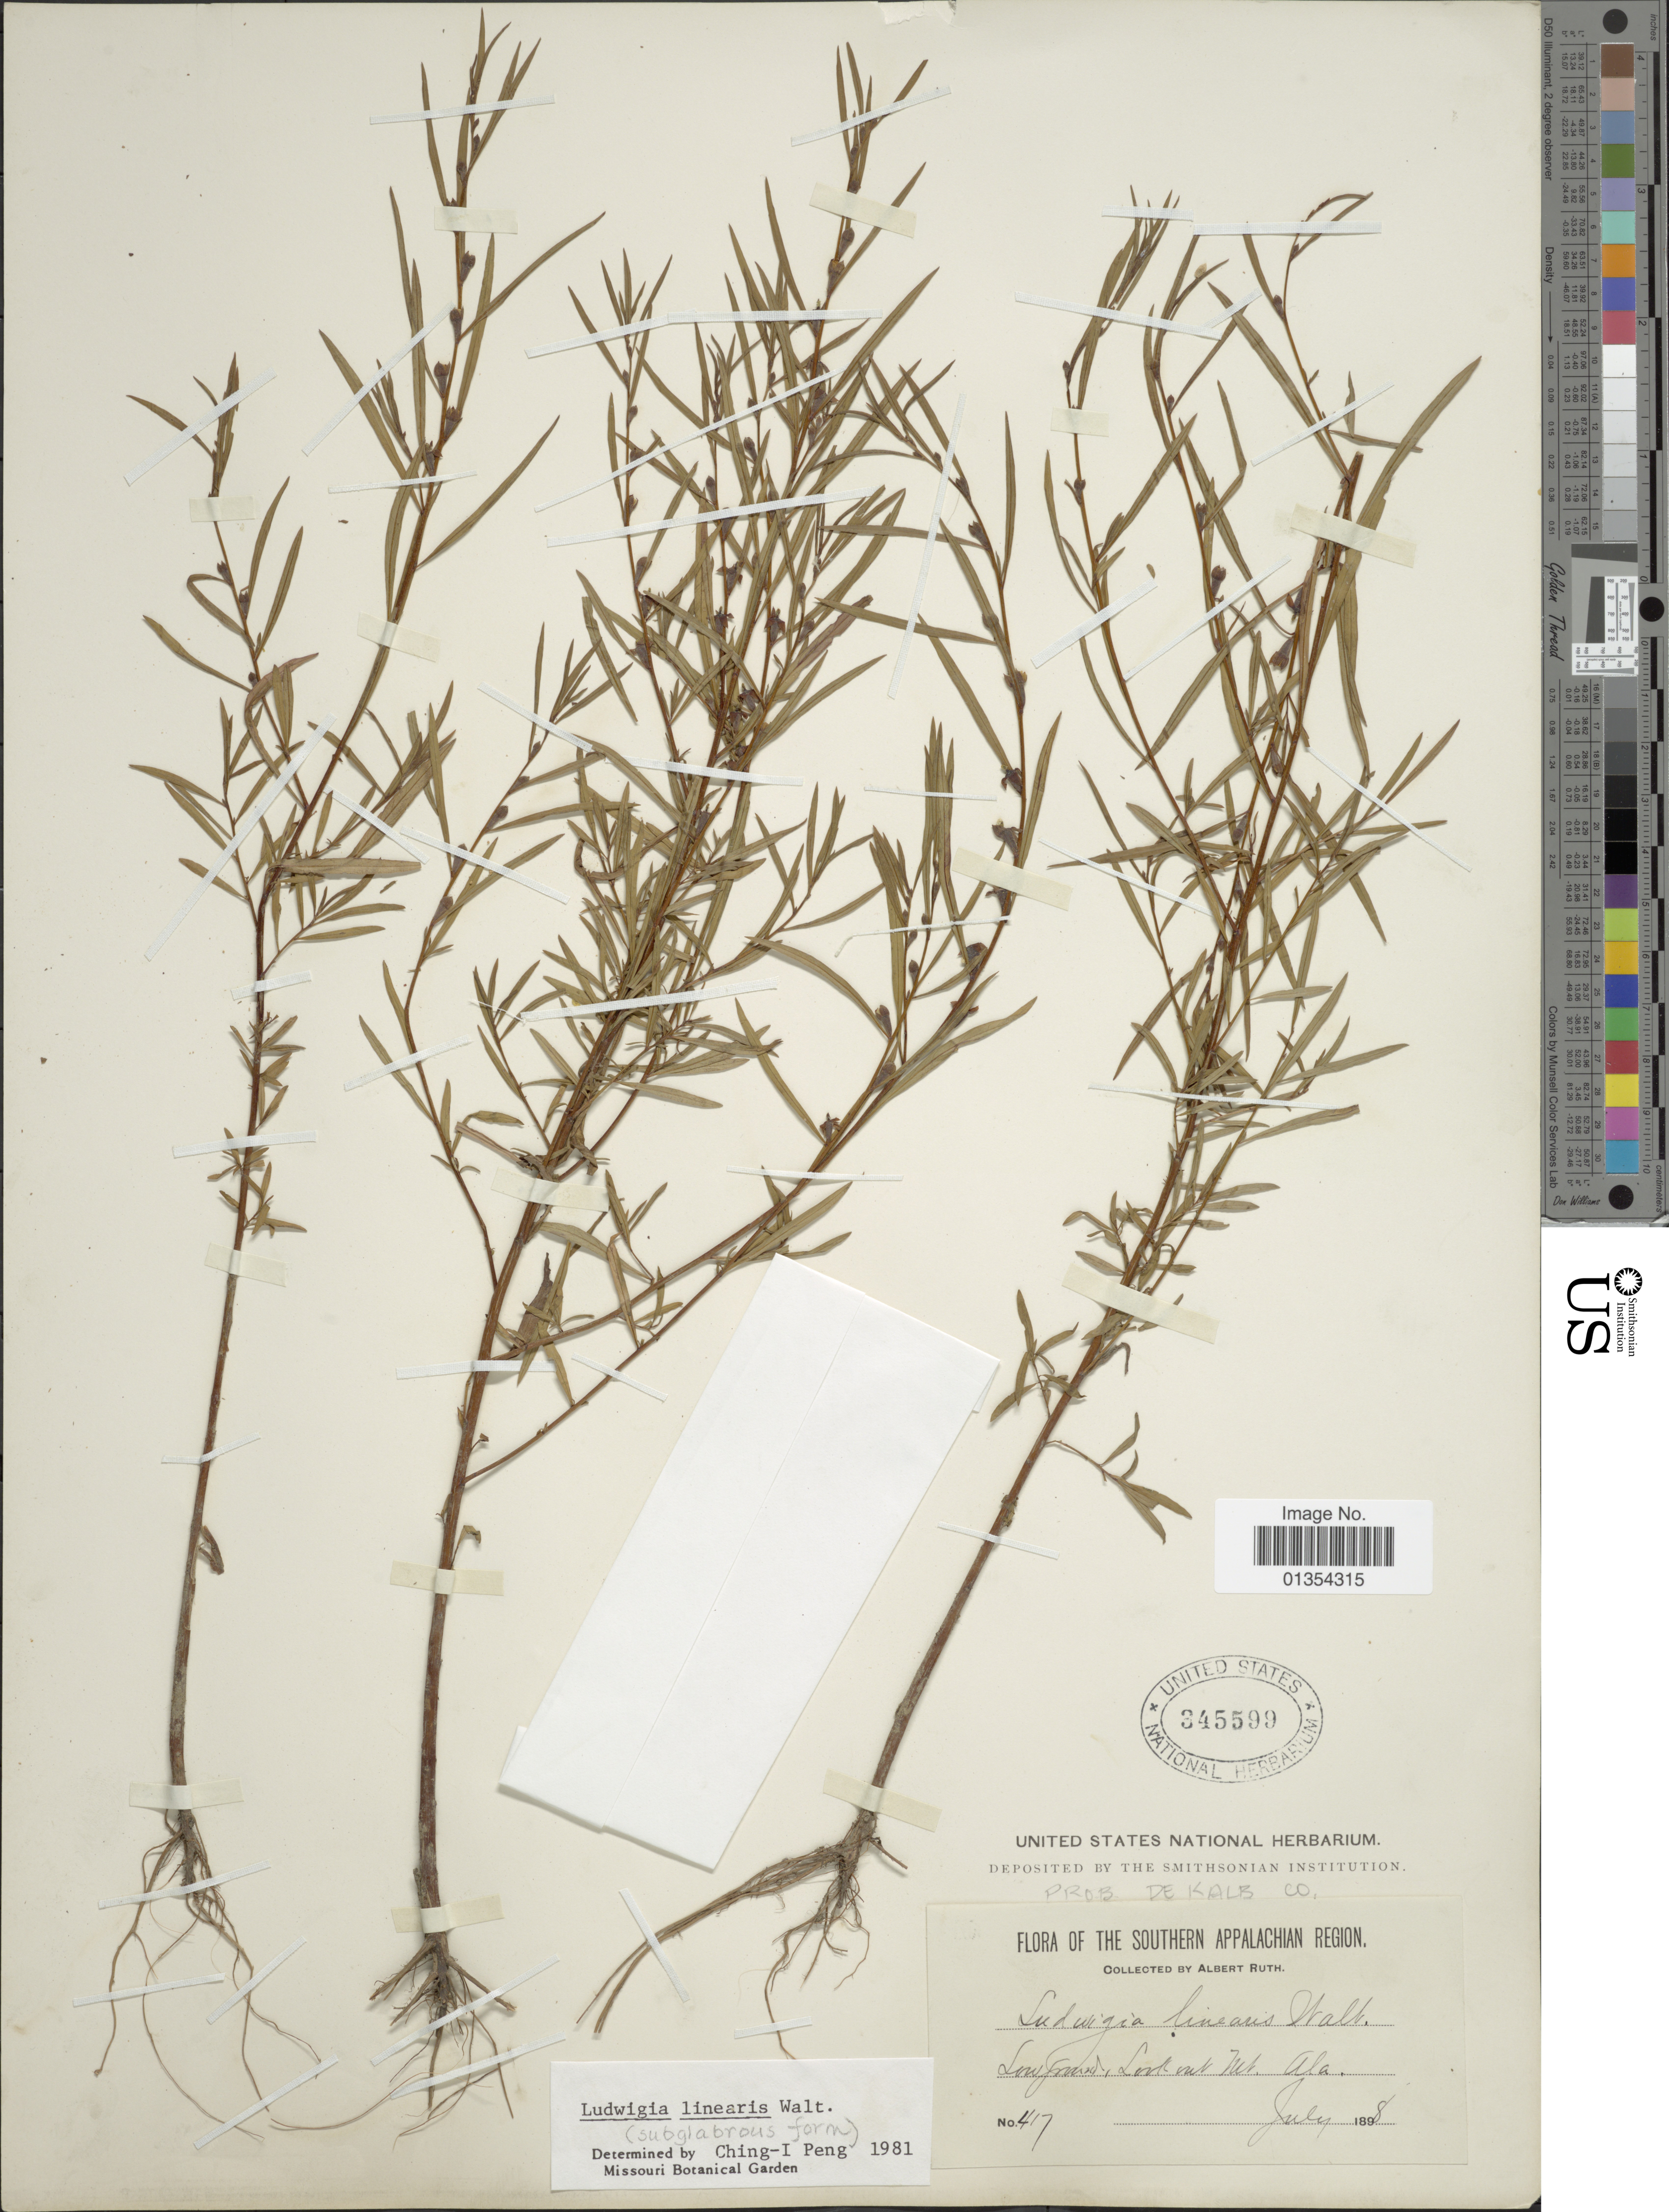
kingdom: Plantae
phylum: Tracheophyta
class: Magnoliopsida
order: Myrtales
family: Onagraceae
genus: Ludwigia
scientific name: Ludwigia linearis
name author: Walter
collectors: A. Ruth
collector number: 417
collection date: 1898-07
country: United States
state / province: Alabama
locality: Lookout Mountain, Alabama. Southern Appalachian Region.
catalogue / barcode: US 345599